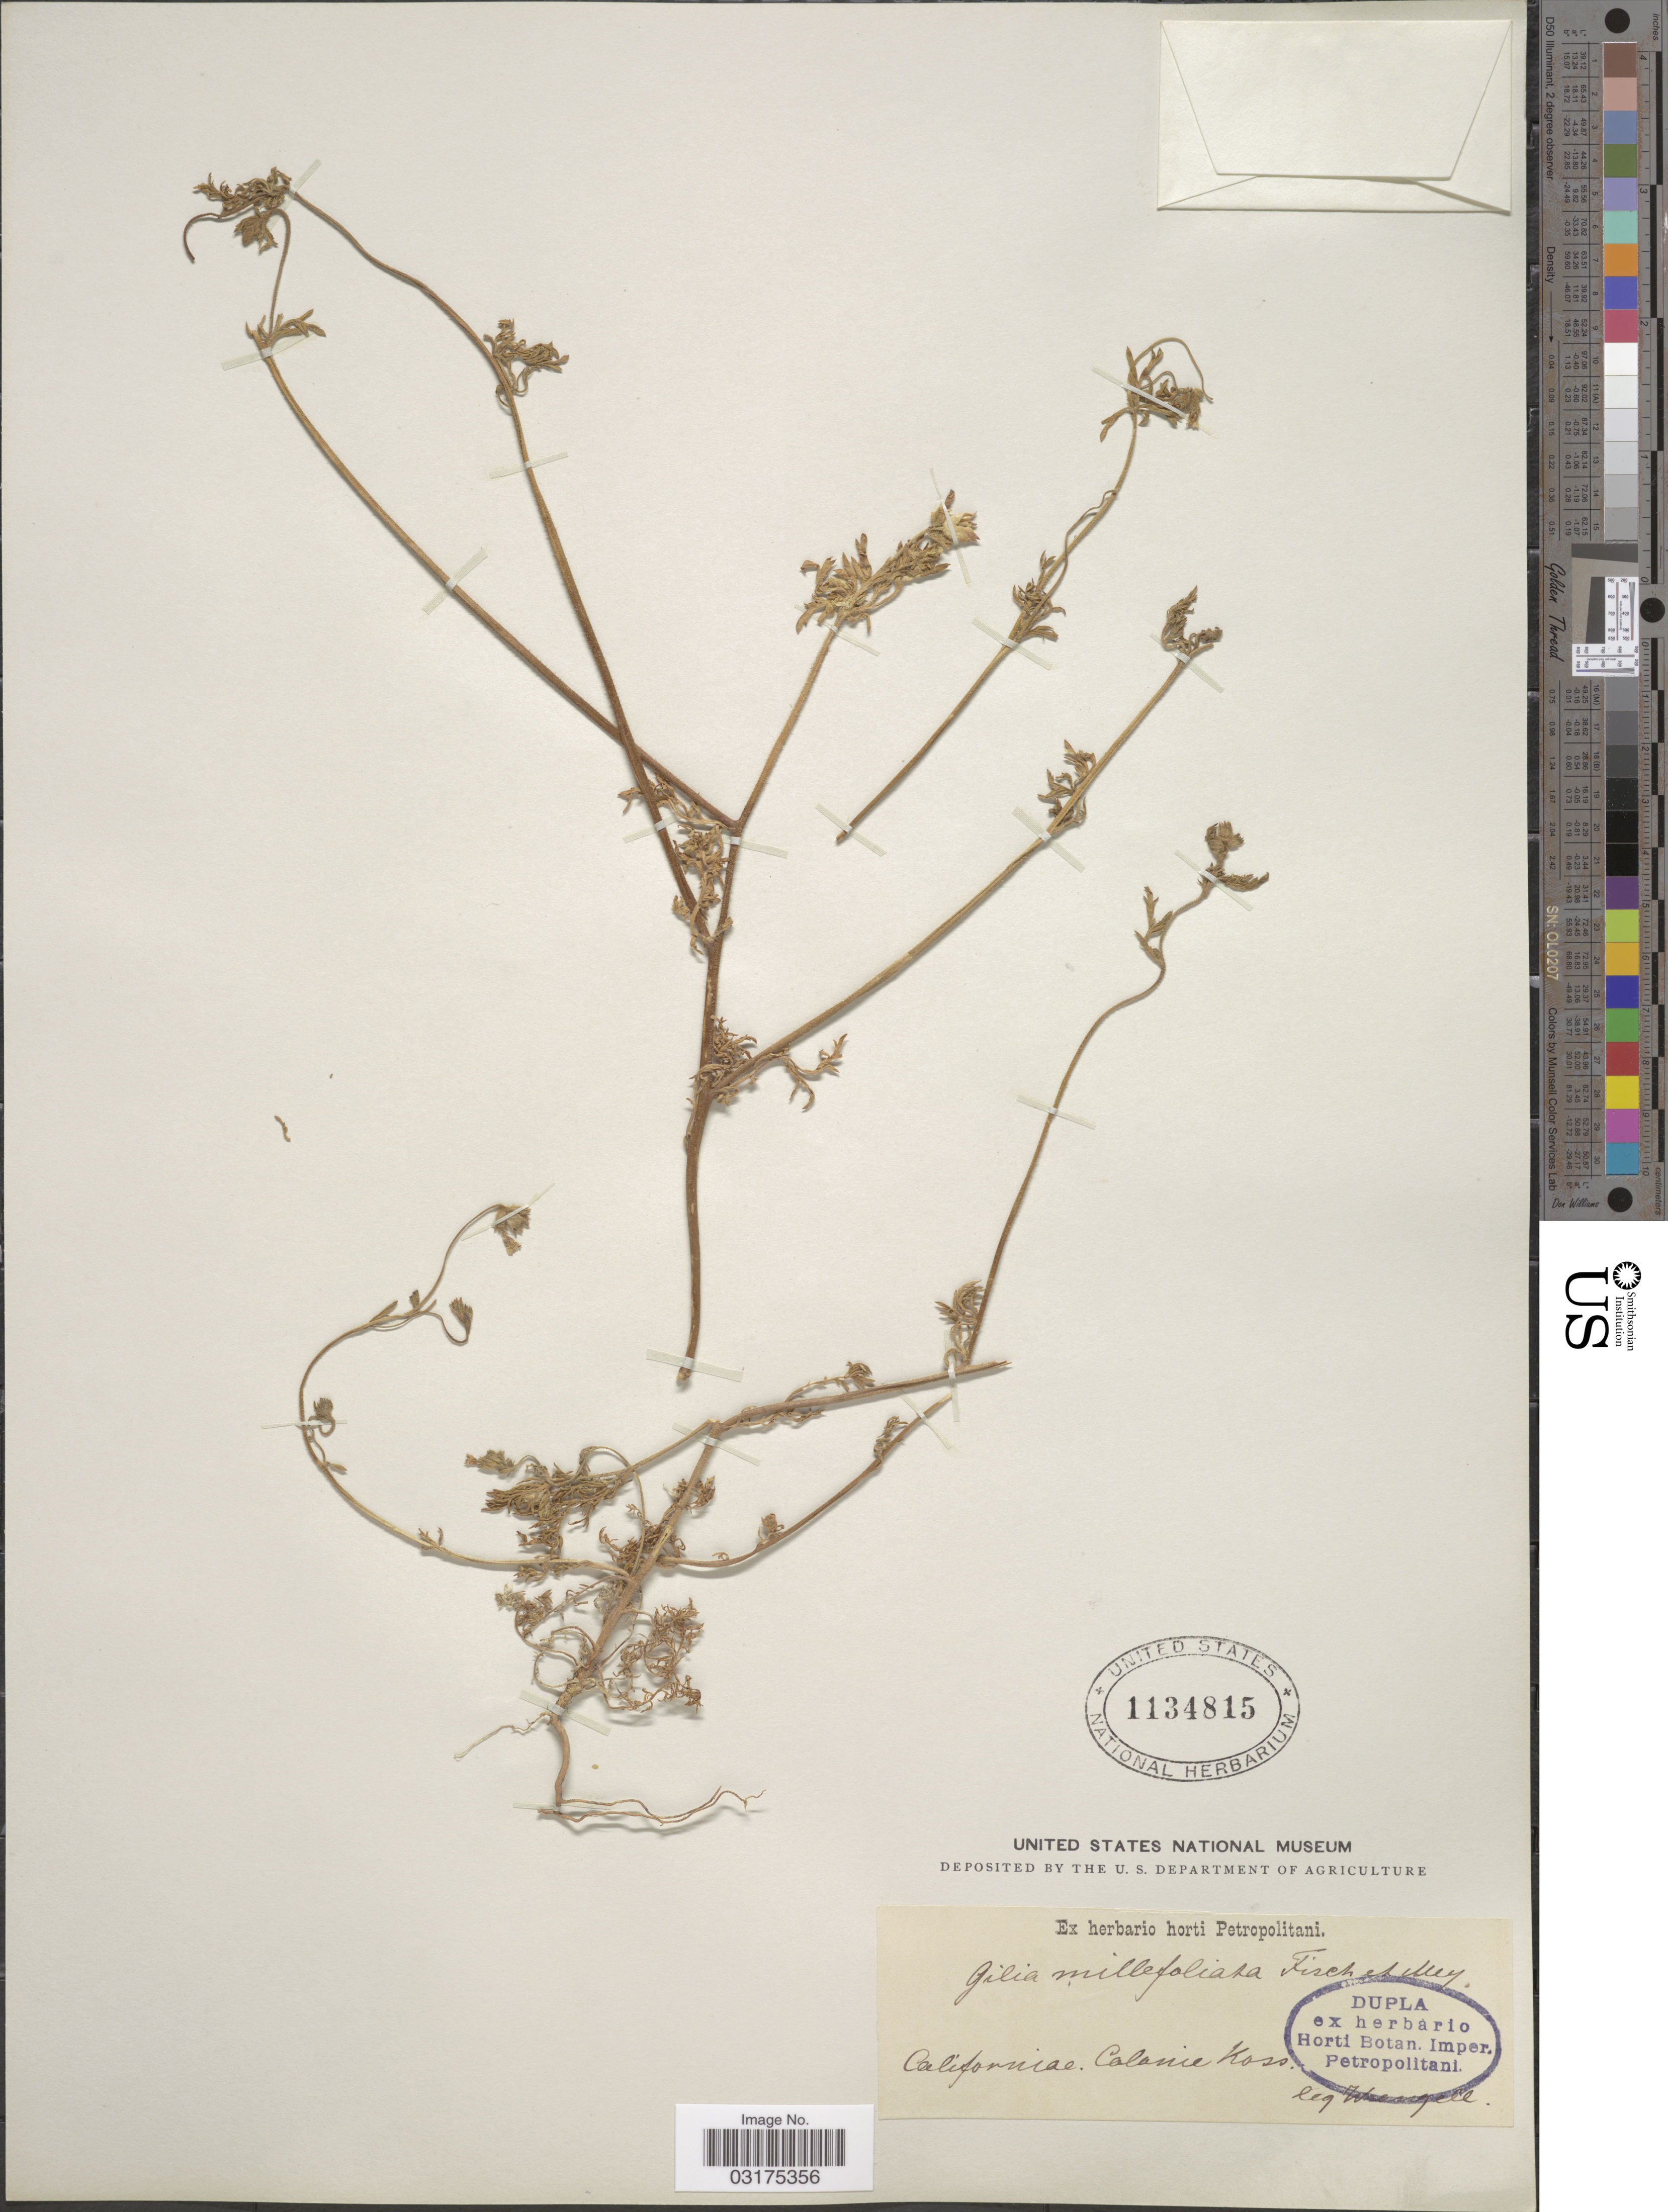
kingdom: Plantae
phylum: Tracheophyta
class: Magnoliopsida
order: Ericales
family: Polemoniaceae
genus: Gilia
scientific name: Gilia clivorum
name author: (Jeps.) V.E. Grant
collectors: Wrangell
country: United States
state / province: California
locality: Colonie Koss.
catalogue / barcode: US 1134815